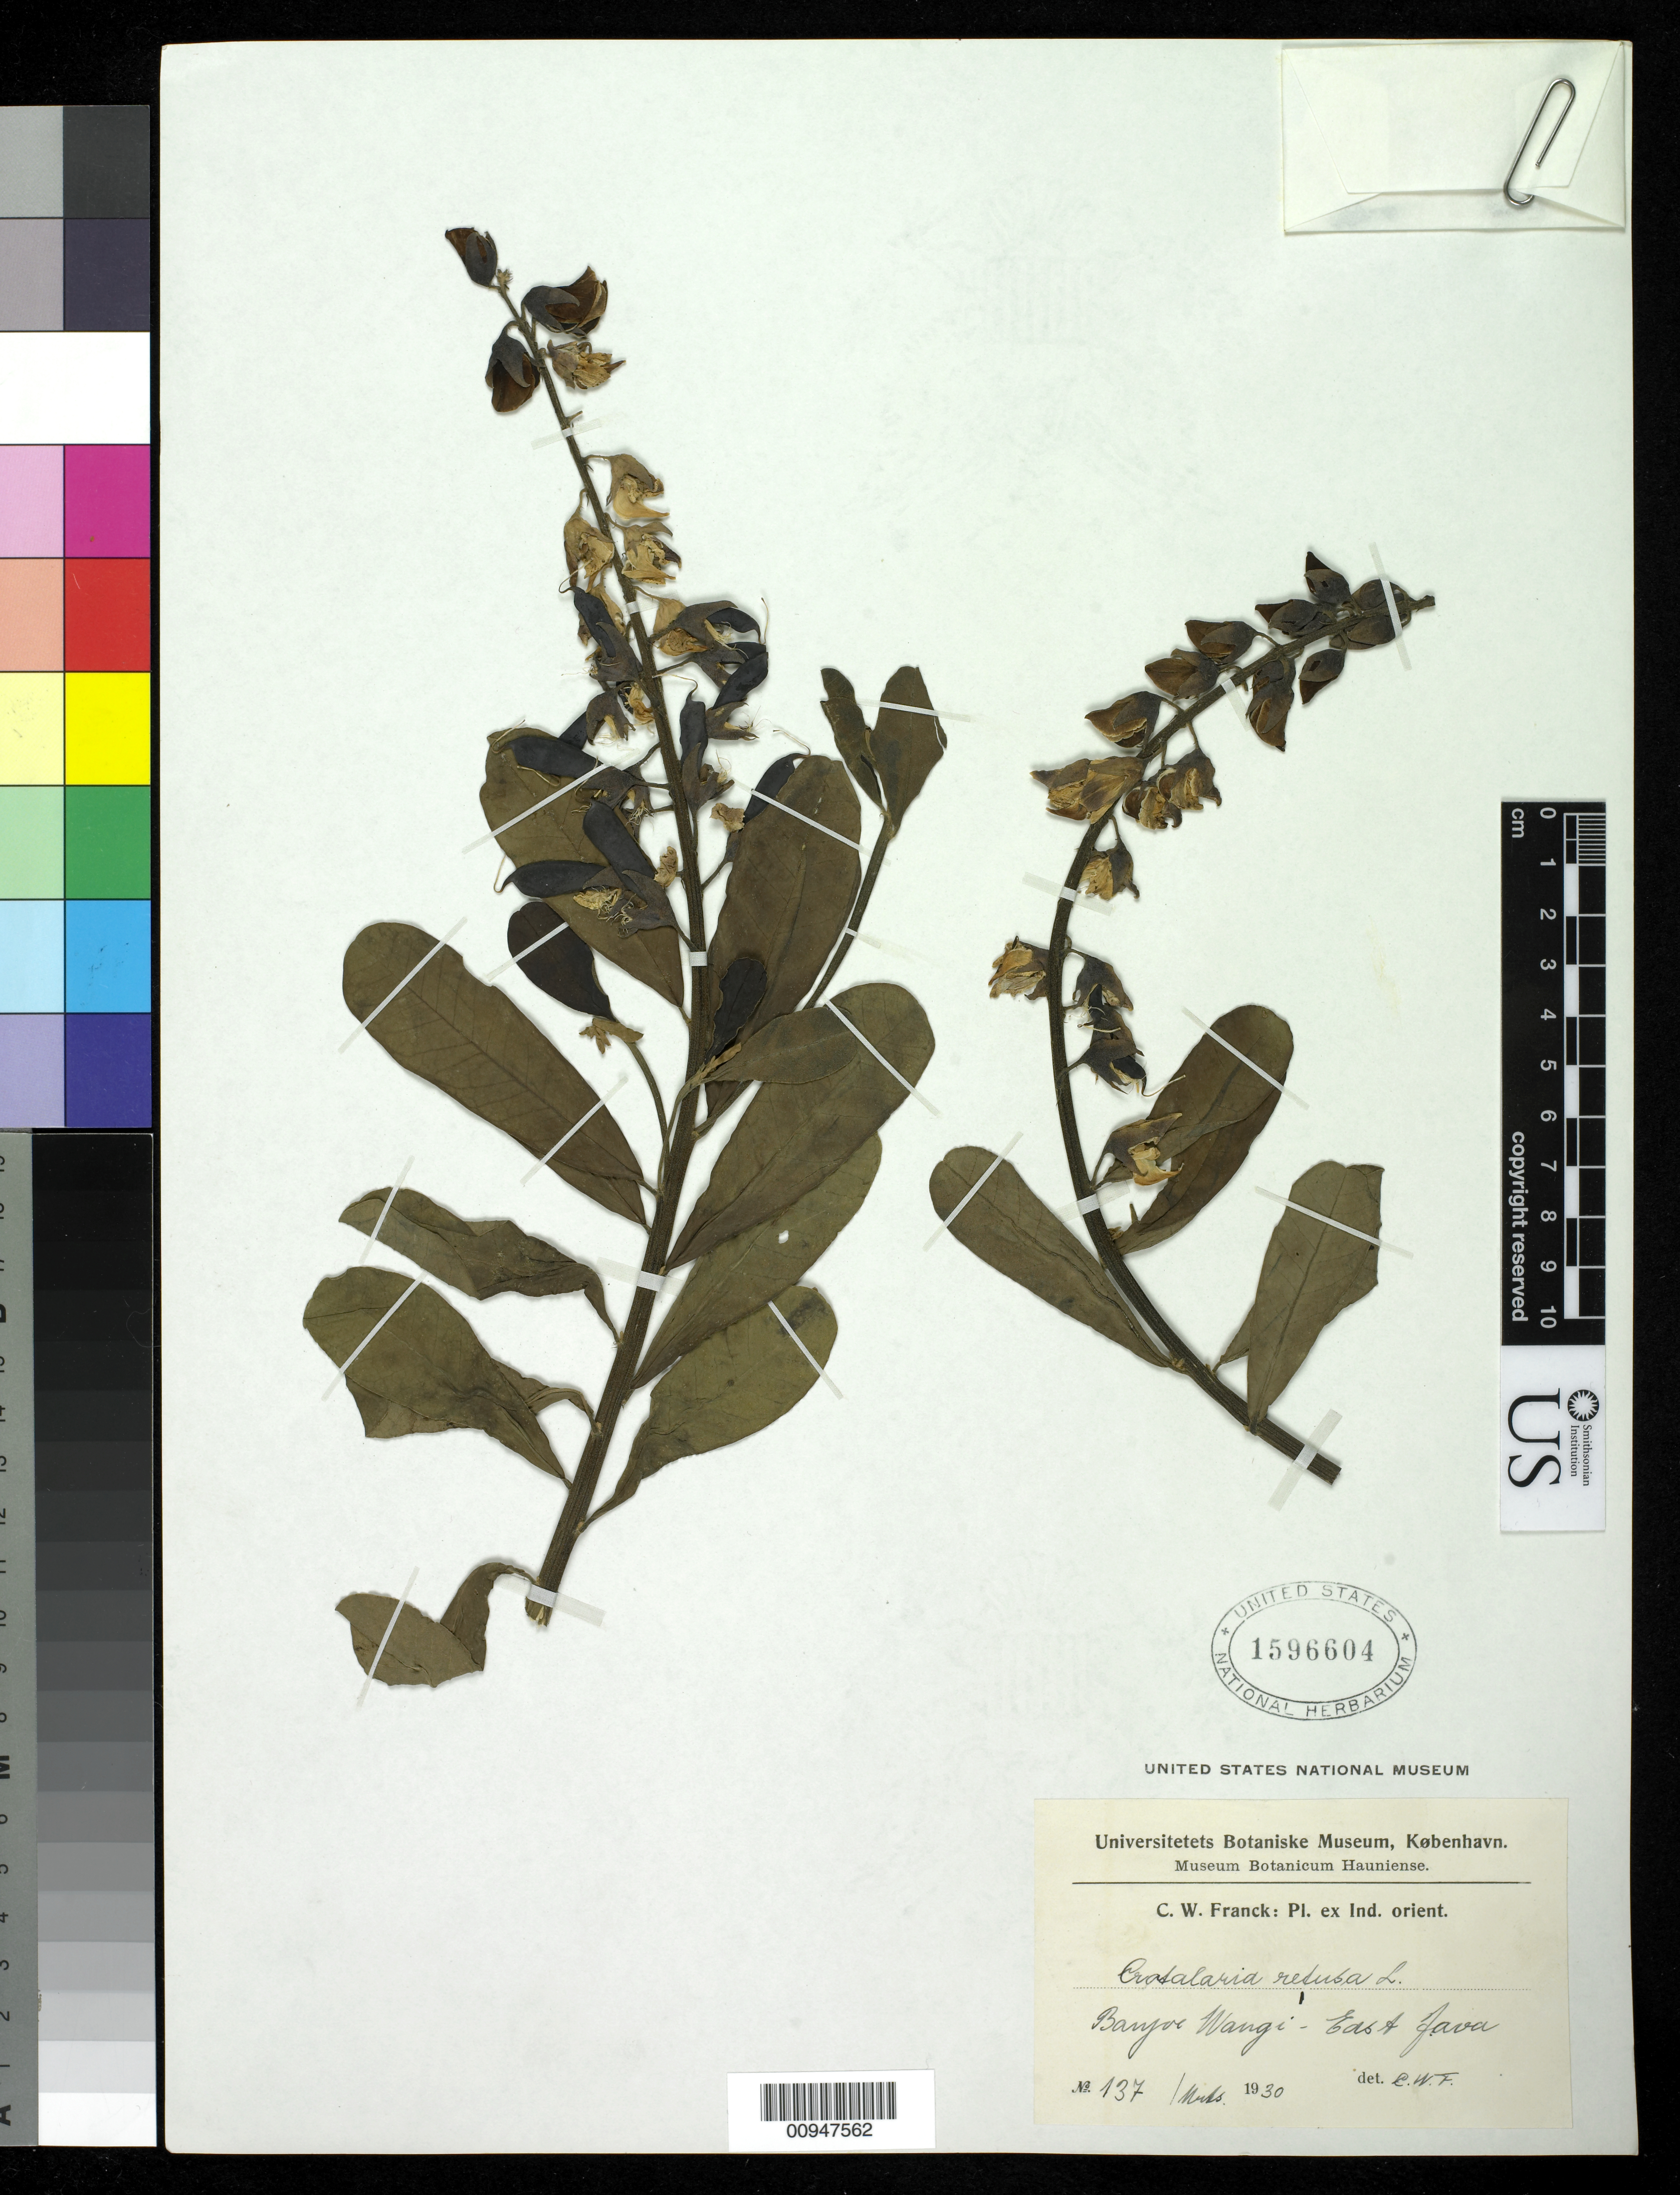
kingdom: Plantae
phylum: Tracheophyta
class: Magnoliopsida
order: Fabales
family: Fabaceae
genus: Crotalaria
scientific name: Crotalaria retusa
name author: L.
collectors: C. Franck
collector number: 137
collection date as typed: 01 Mar 1930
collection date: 1930-03-01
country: Indonesia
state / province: Java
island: Java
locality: Banyu Wangi, East Java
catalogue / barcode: US 1596604